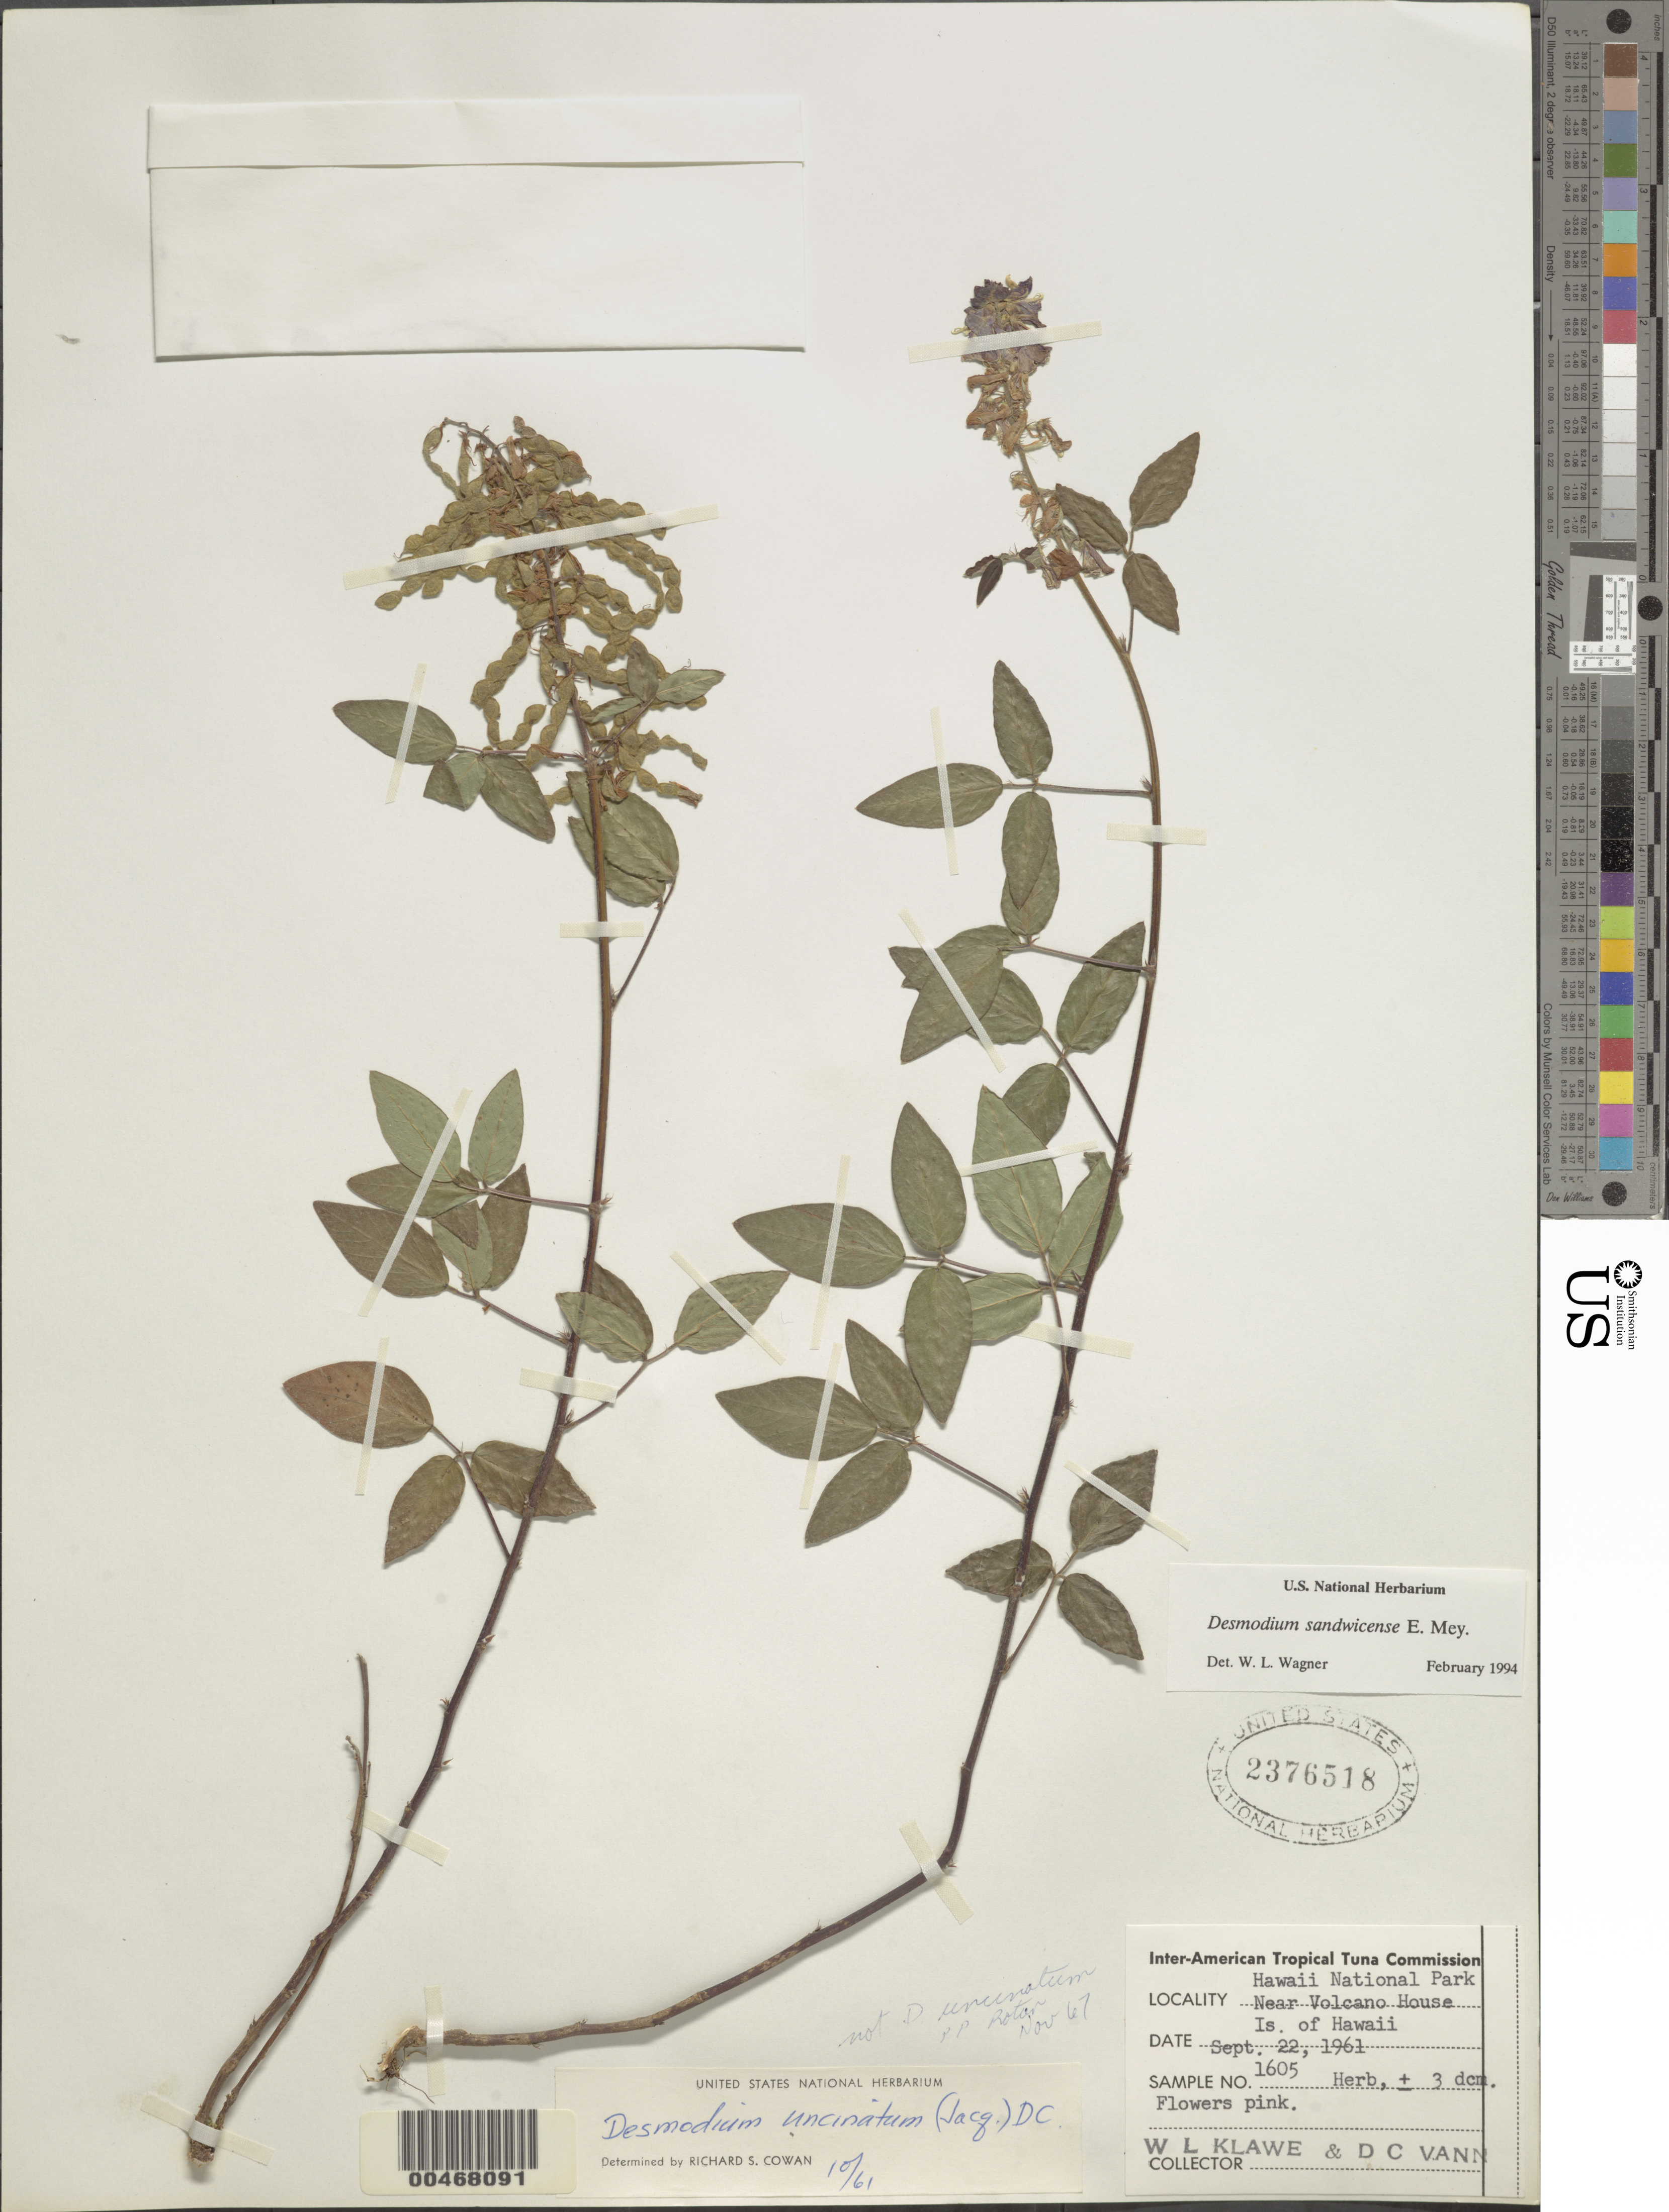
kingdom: Plantae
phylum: Tracheophyta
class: Magnoliopsida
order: Fabales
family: Fabaceae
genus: Desmodium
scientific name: Desmodium uncinatum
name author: (Jacq.) DC.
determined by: Wagner, W. L., (BOT), Smithsonian Institution - National Museum of Natural History (UNITED STATES)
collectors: W. Klawe & D. Vann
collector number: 1605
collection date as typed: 22 Sep 1961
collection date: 1961-09-22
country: United States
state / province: Hawaii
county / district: Hawaii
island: Hawaii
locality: Hawaii National Park, near Volcano House.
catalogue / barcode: US 2376518